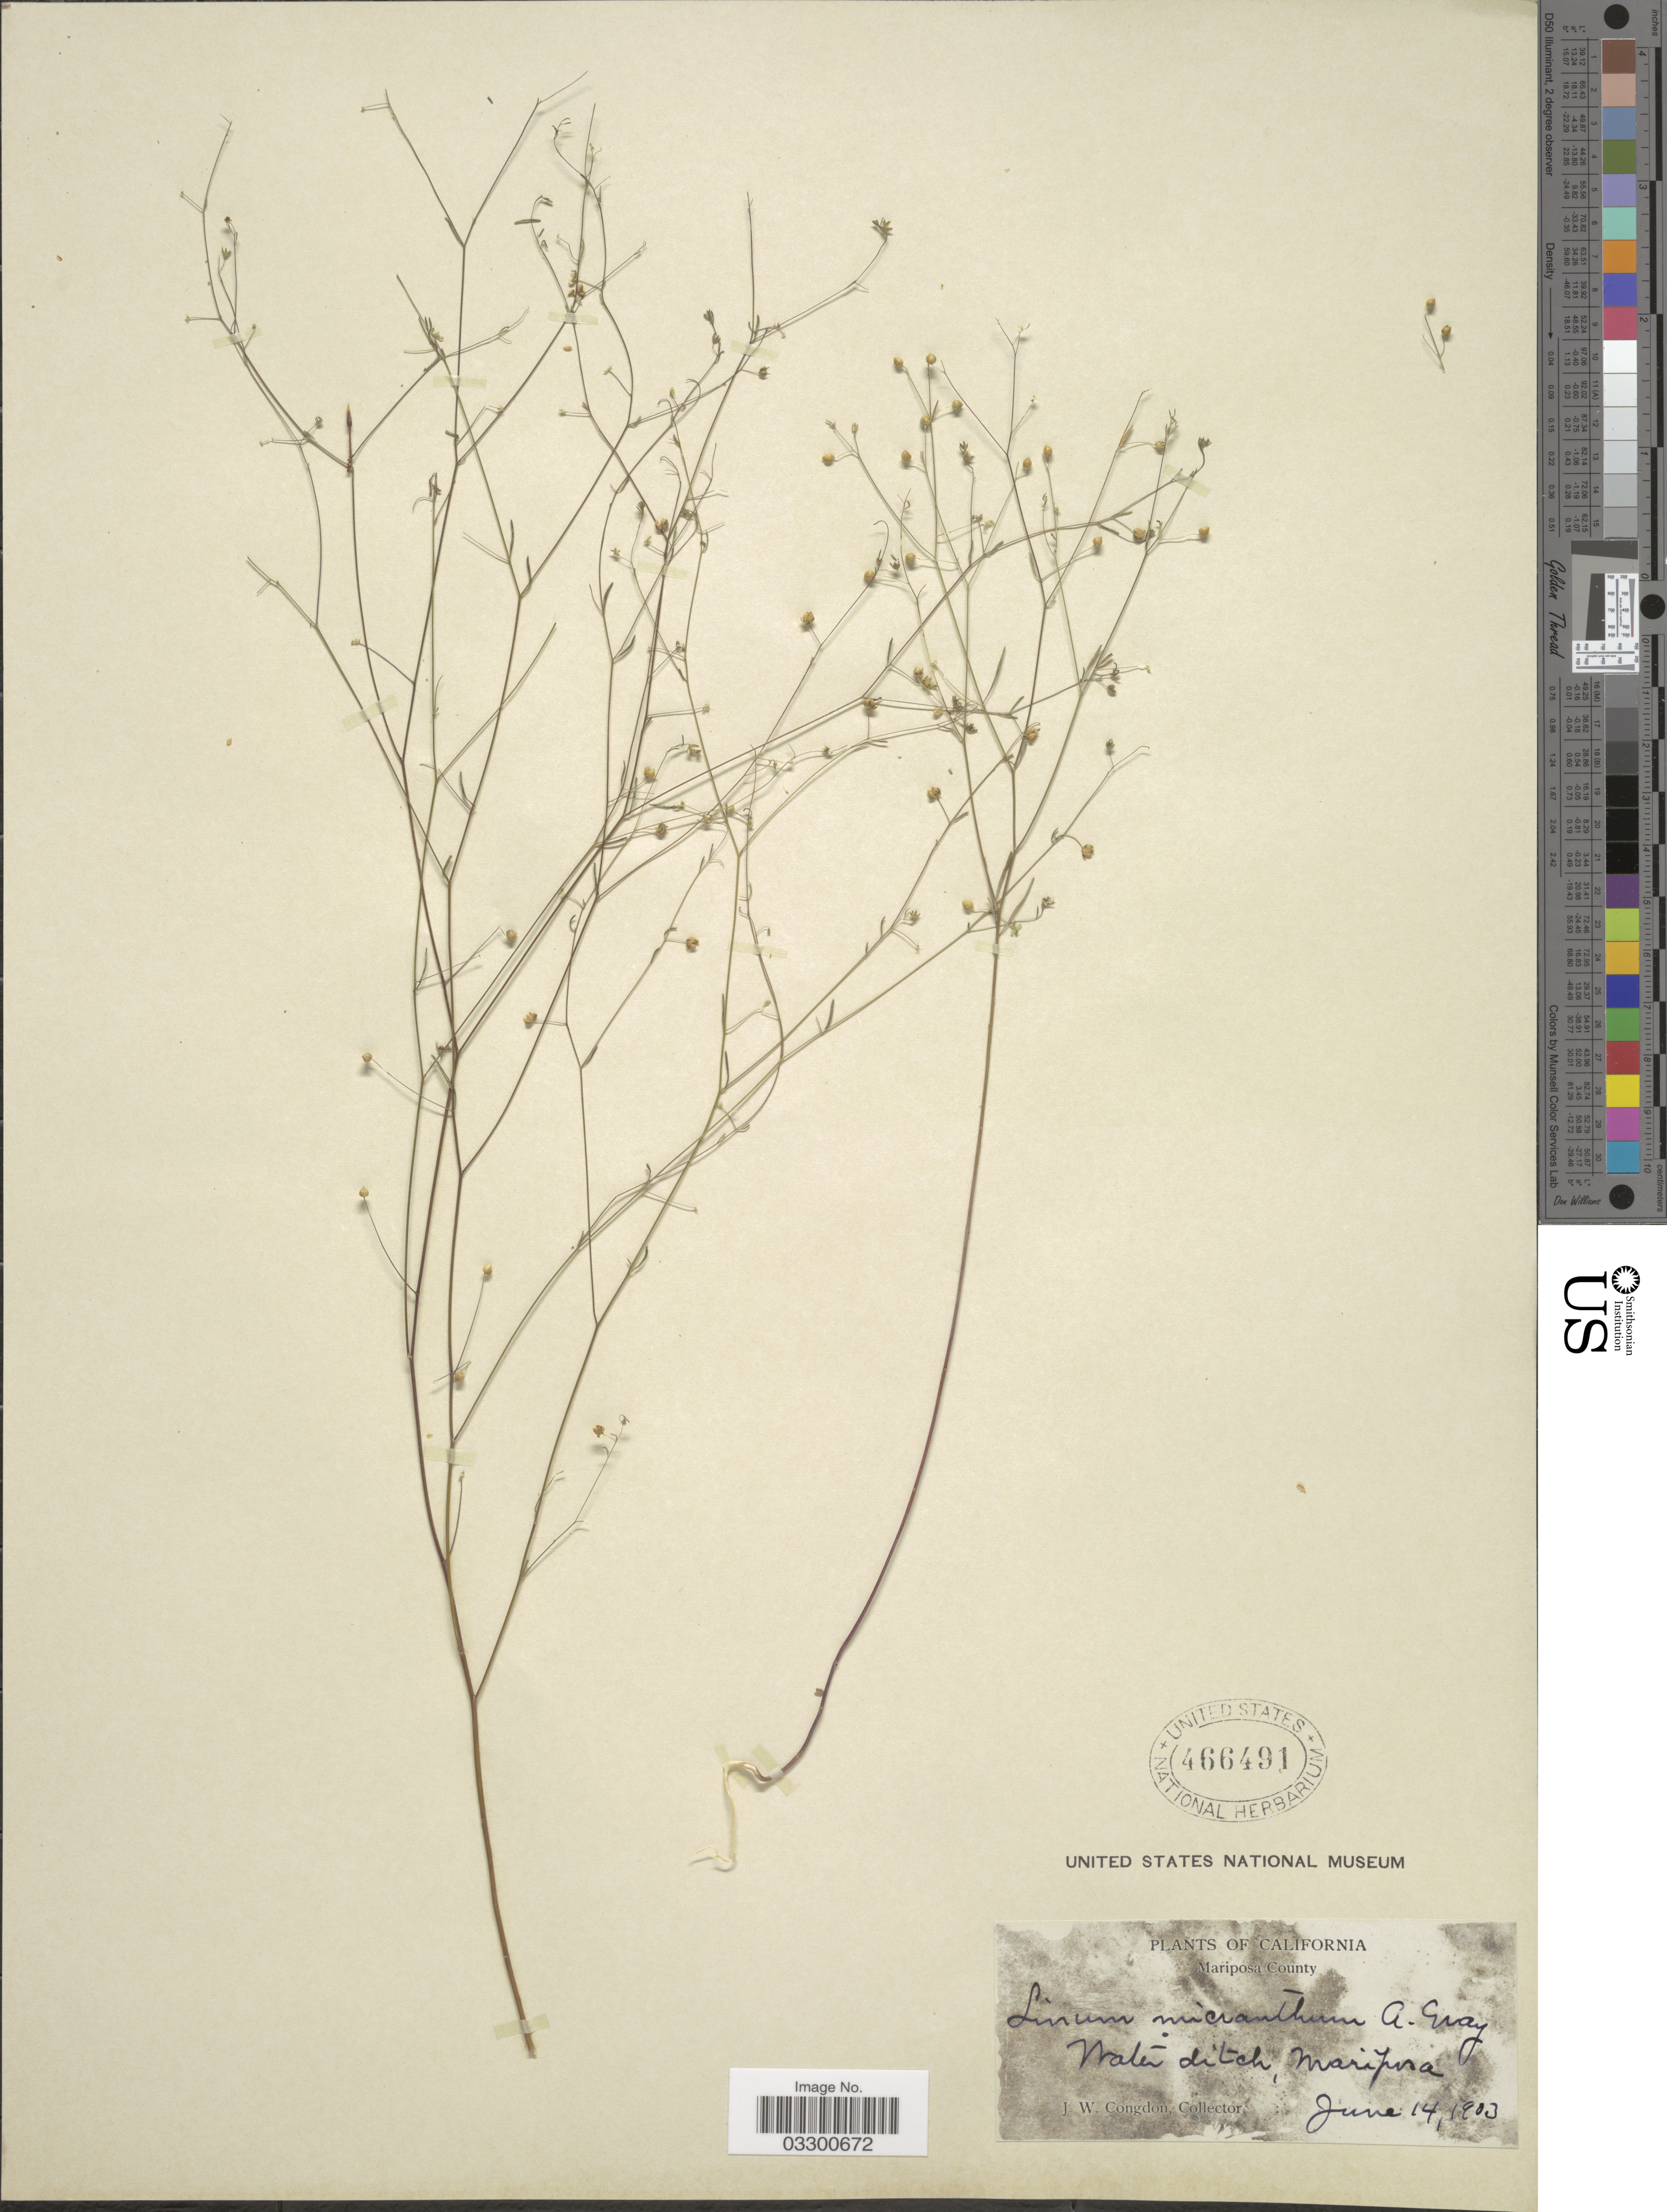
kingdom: Plantae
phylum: Tracheophyta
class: Magnoliopsida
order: Malpighiales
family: Linaceae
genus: Hesperolinon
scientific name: Hesperolinon micranthum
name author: (A. Gray) Small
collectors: J. W. Congdon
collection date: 1903-06-14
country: United States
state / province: California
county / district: Mariposa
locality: Mariposa County. Water ditch, Mariposa.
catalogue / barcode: US 466491